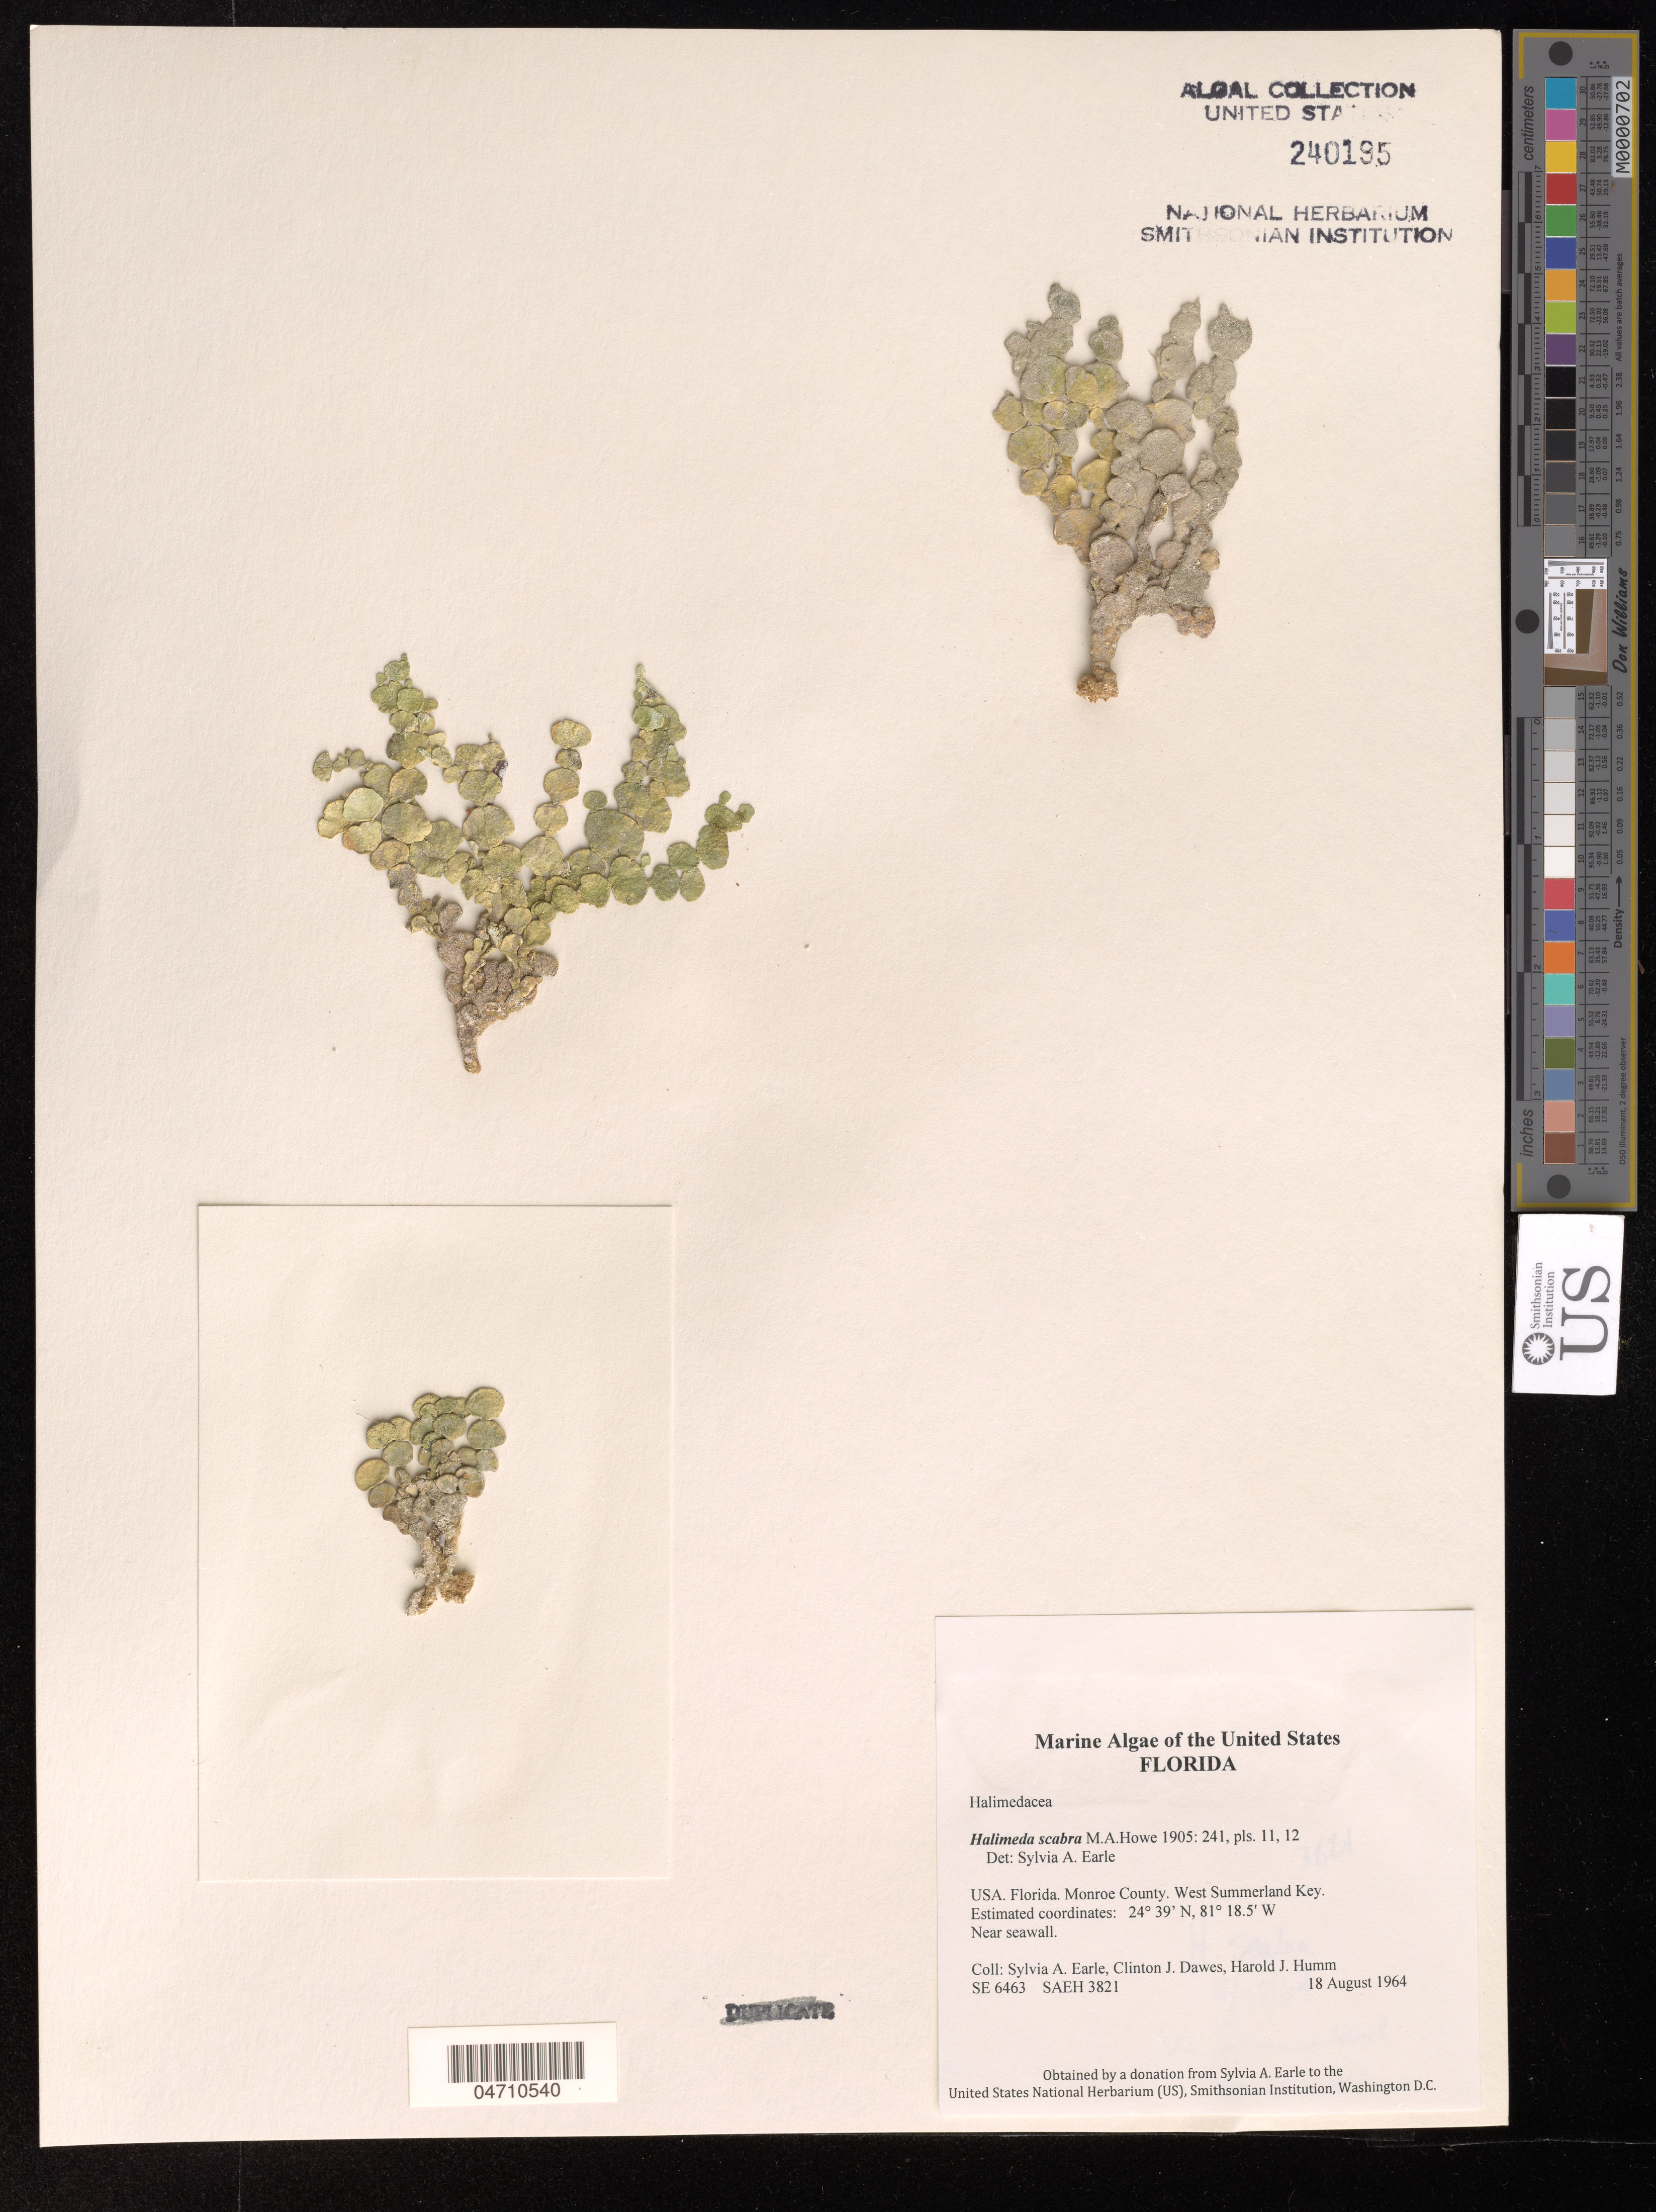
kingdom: Plantae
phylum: Chlorophyta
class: Ulvophyceae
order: Bryopsidales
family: Halimedaceae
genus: Halimeda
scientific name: Halimeda scabra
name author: M. Howe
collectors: S. A. Earle & H. Humm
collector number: SE 6463 / SAEH 3821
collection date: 1964-08-18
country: United States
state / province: Florida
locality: Monroe County. West Summerland Key.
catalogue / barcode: US 240195